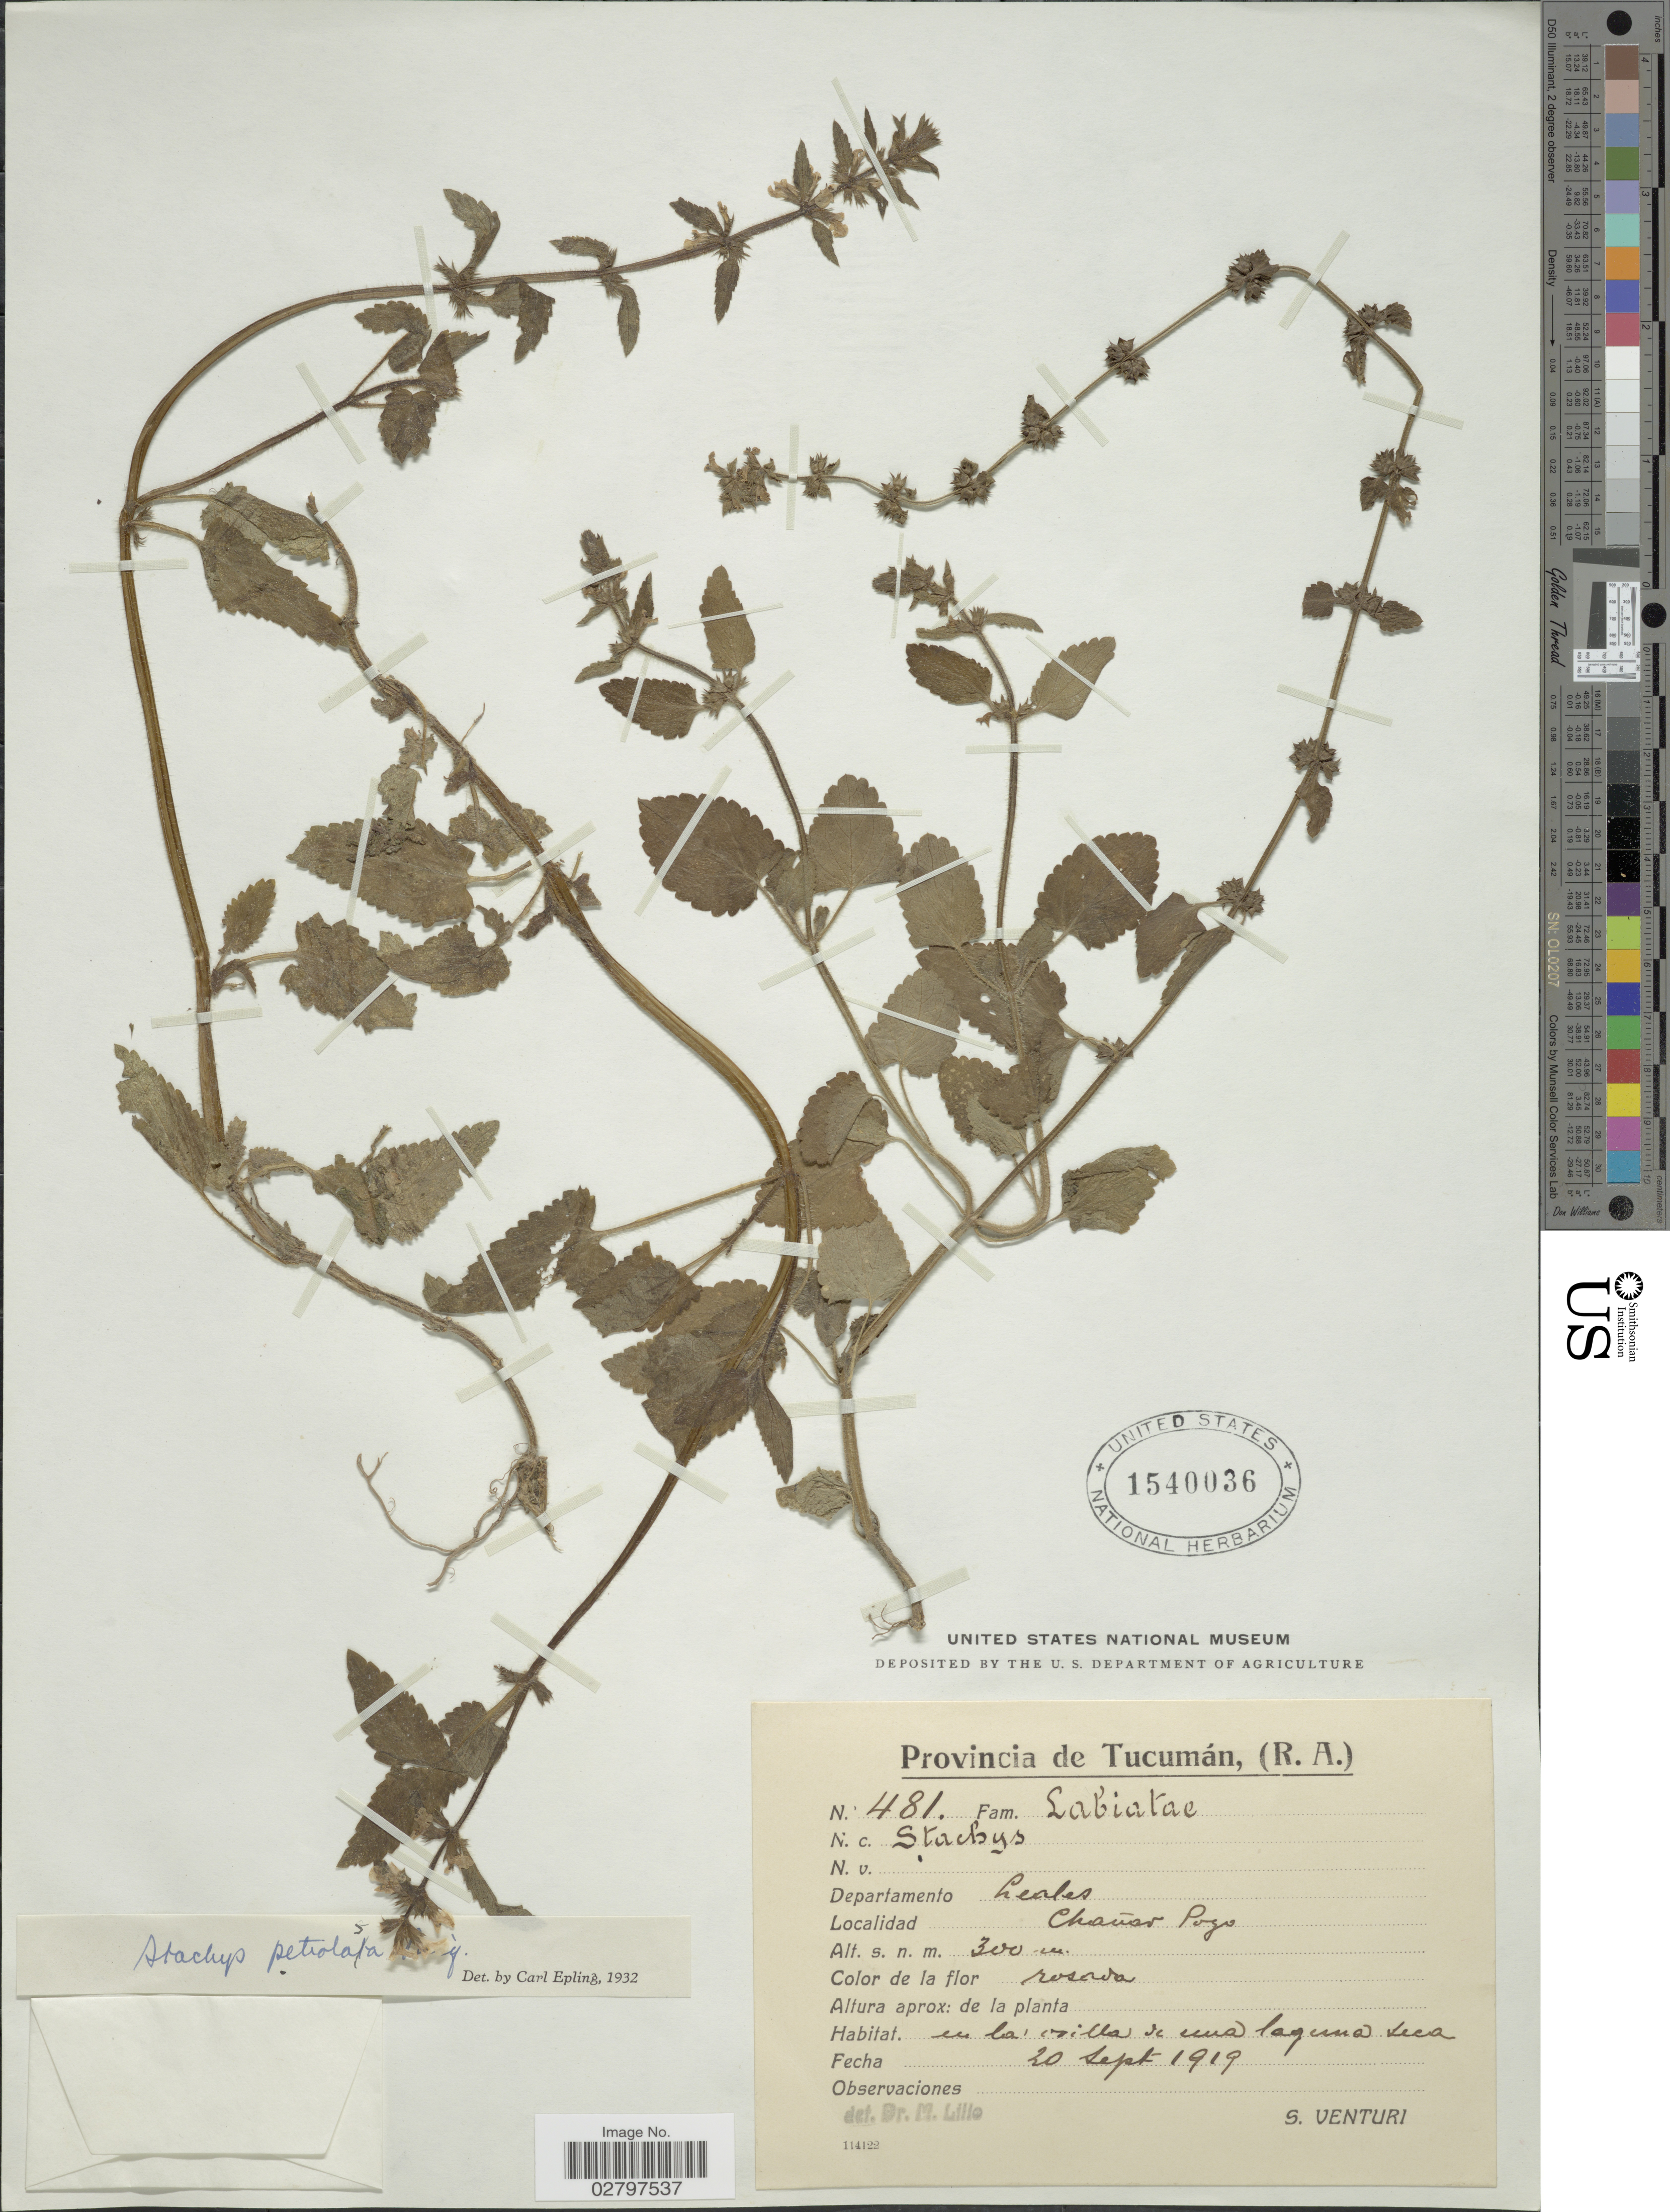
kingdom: Plantae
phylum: Tracheophyta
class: Magnoliopsida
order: Lamiales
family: Lamiaceae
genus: Stachys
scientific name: Stachys petiolosa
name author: Briq.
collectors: S. Venturi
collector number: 481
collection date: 1919-09-20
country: Argentina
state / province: Tucuman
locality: Departamento Leales, Chañar Pozo.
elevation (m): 300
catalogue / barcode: US 1540036